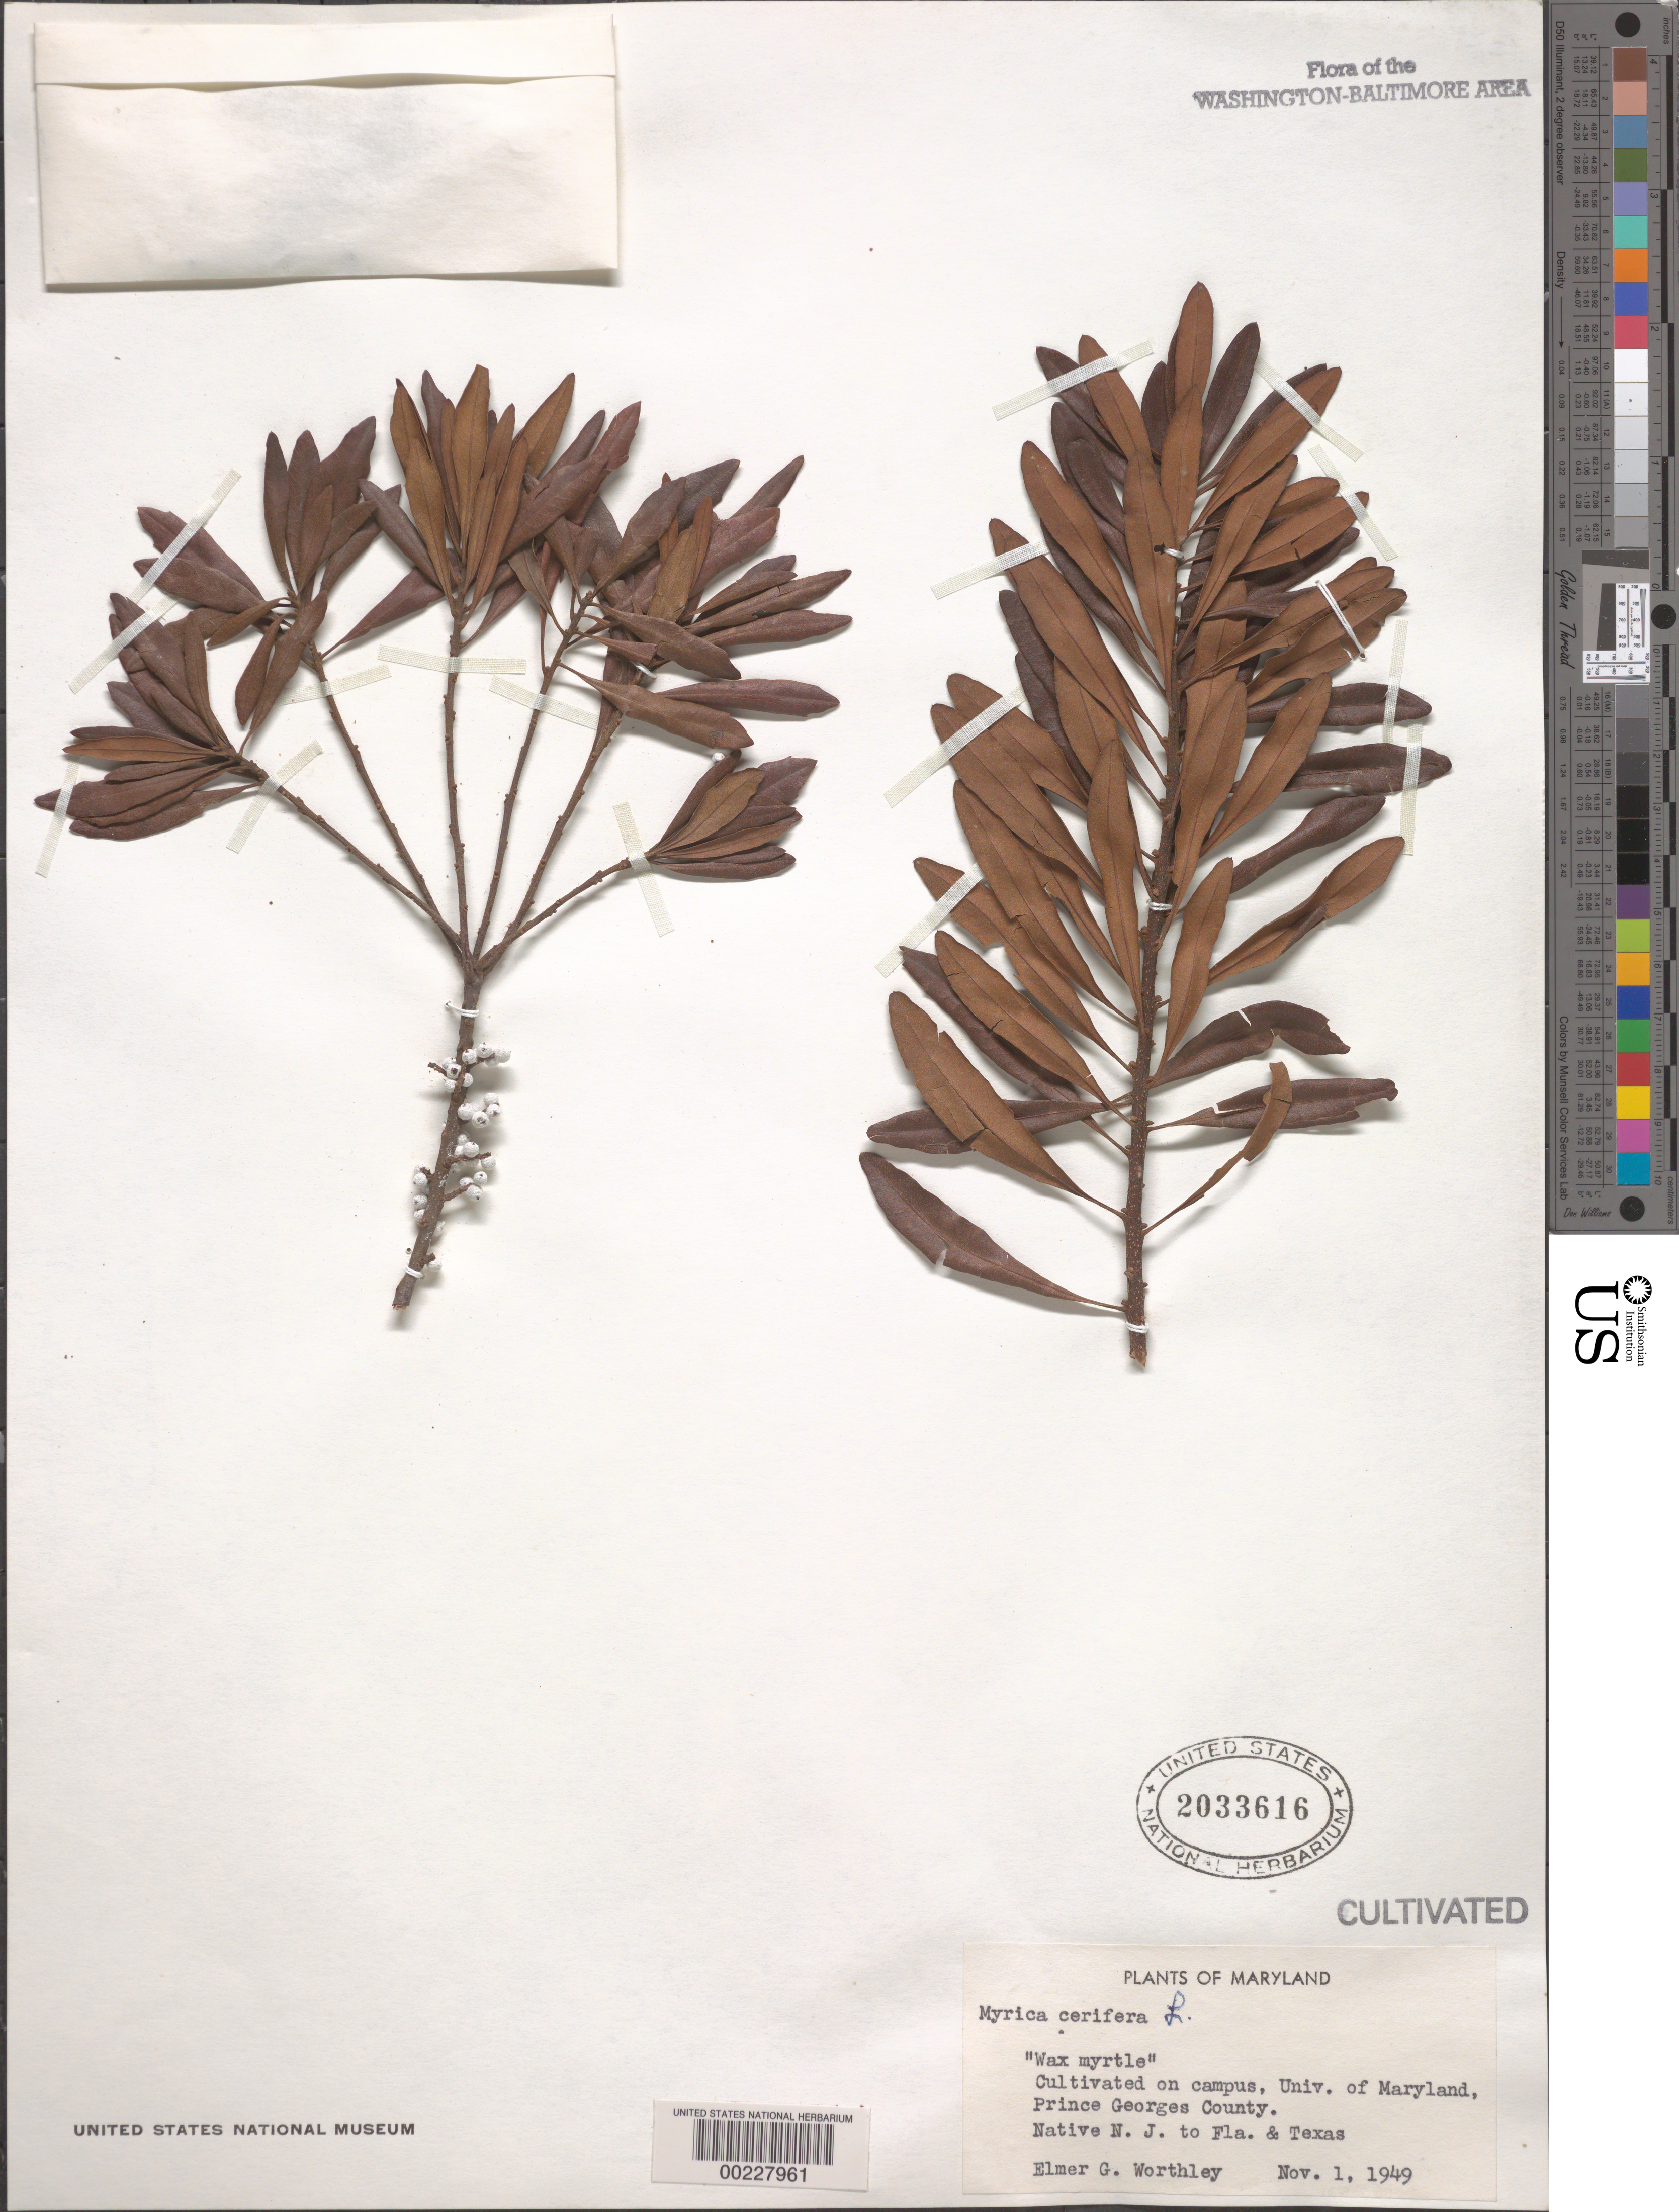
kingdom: Plantae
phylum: Tracheophyta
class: Magnoliopsida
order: Fagales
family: Myricaceae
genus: Morella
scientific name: Morella cerifera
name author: (L.) Small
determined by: Strong, Mark T., (BOT), Smithsonian Institution - National Museum of Natural History (UNITED STATES)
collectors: E. Worthley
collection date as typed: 01 Nov 1949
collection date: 1949-11-01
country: United States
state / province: Maryland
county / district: Prince George's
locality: Campus, University of Maryland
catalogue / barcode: US 2033616